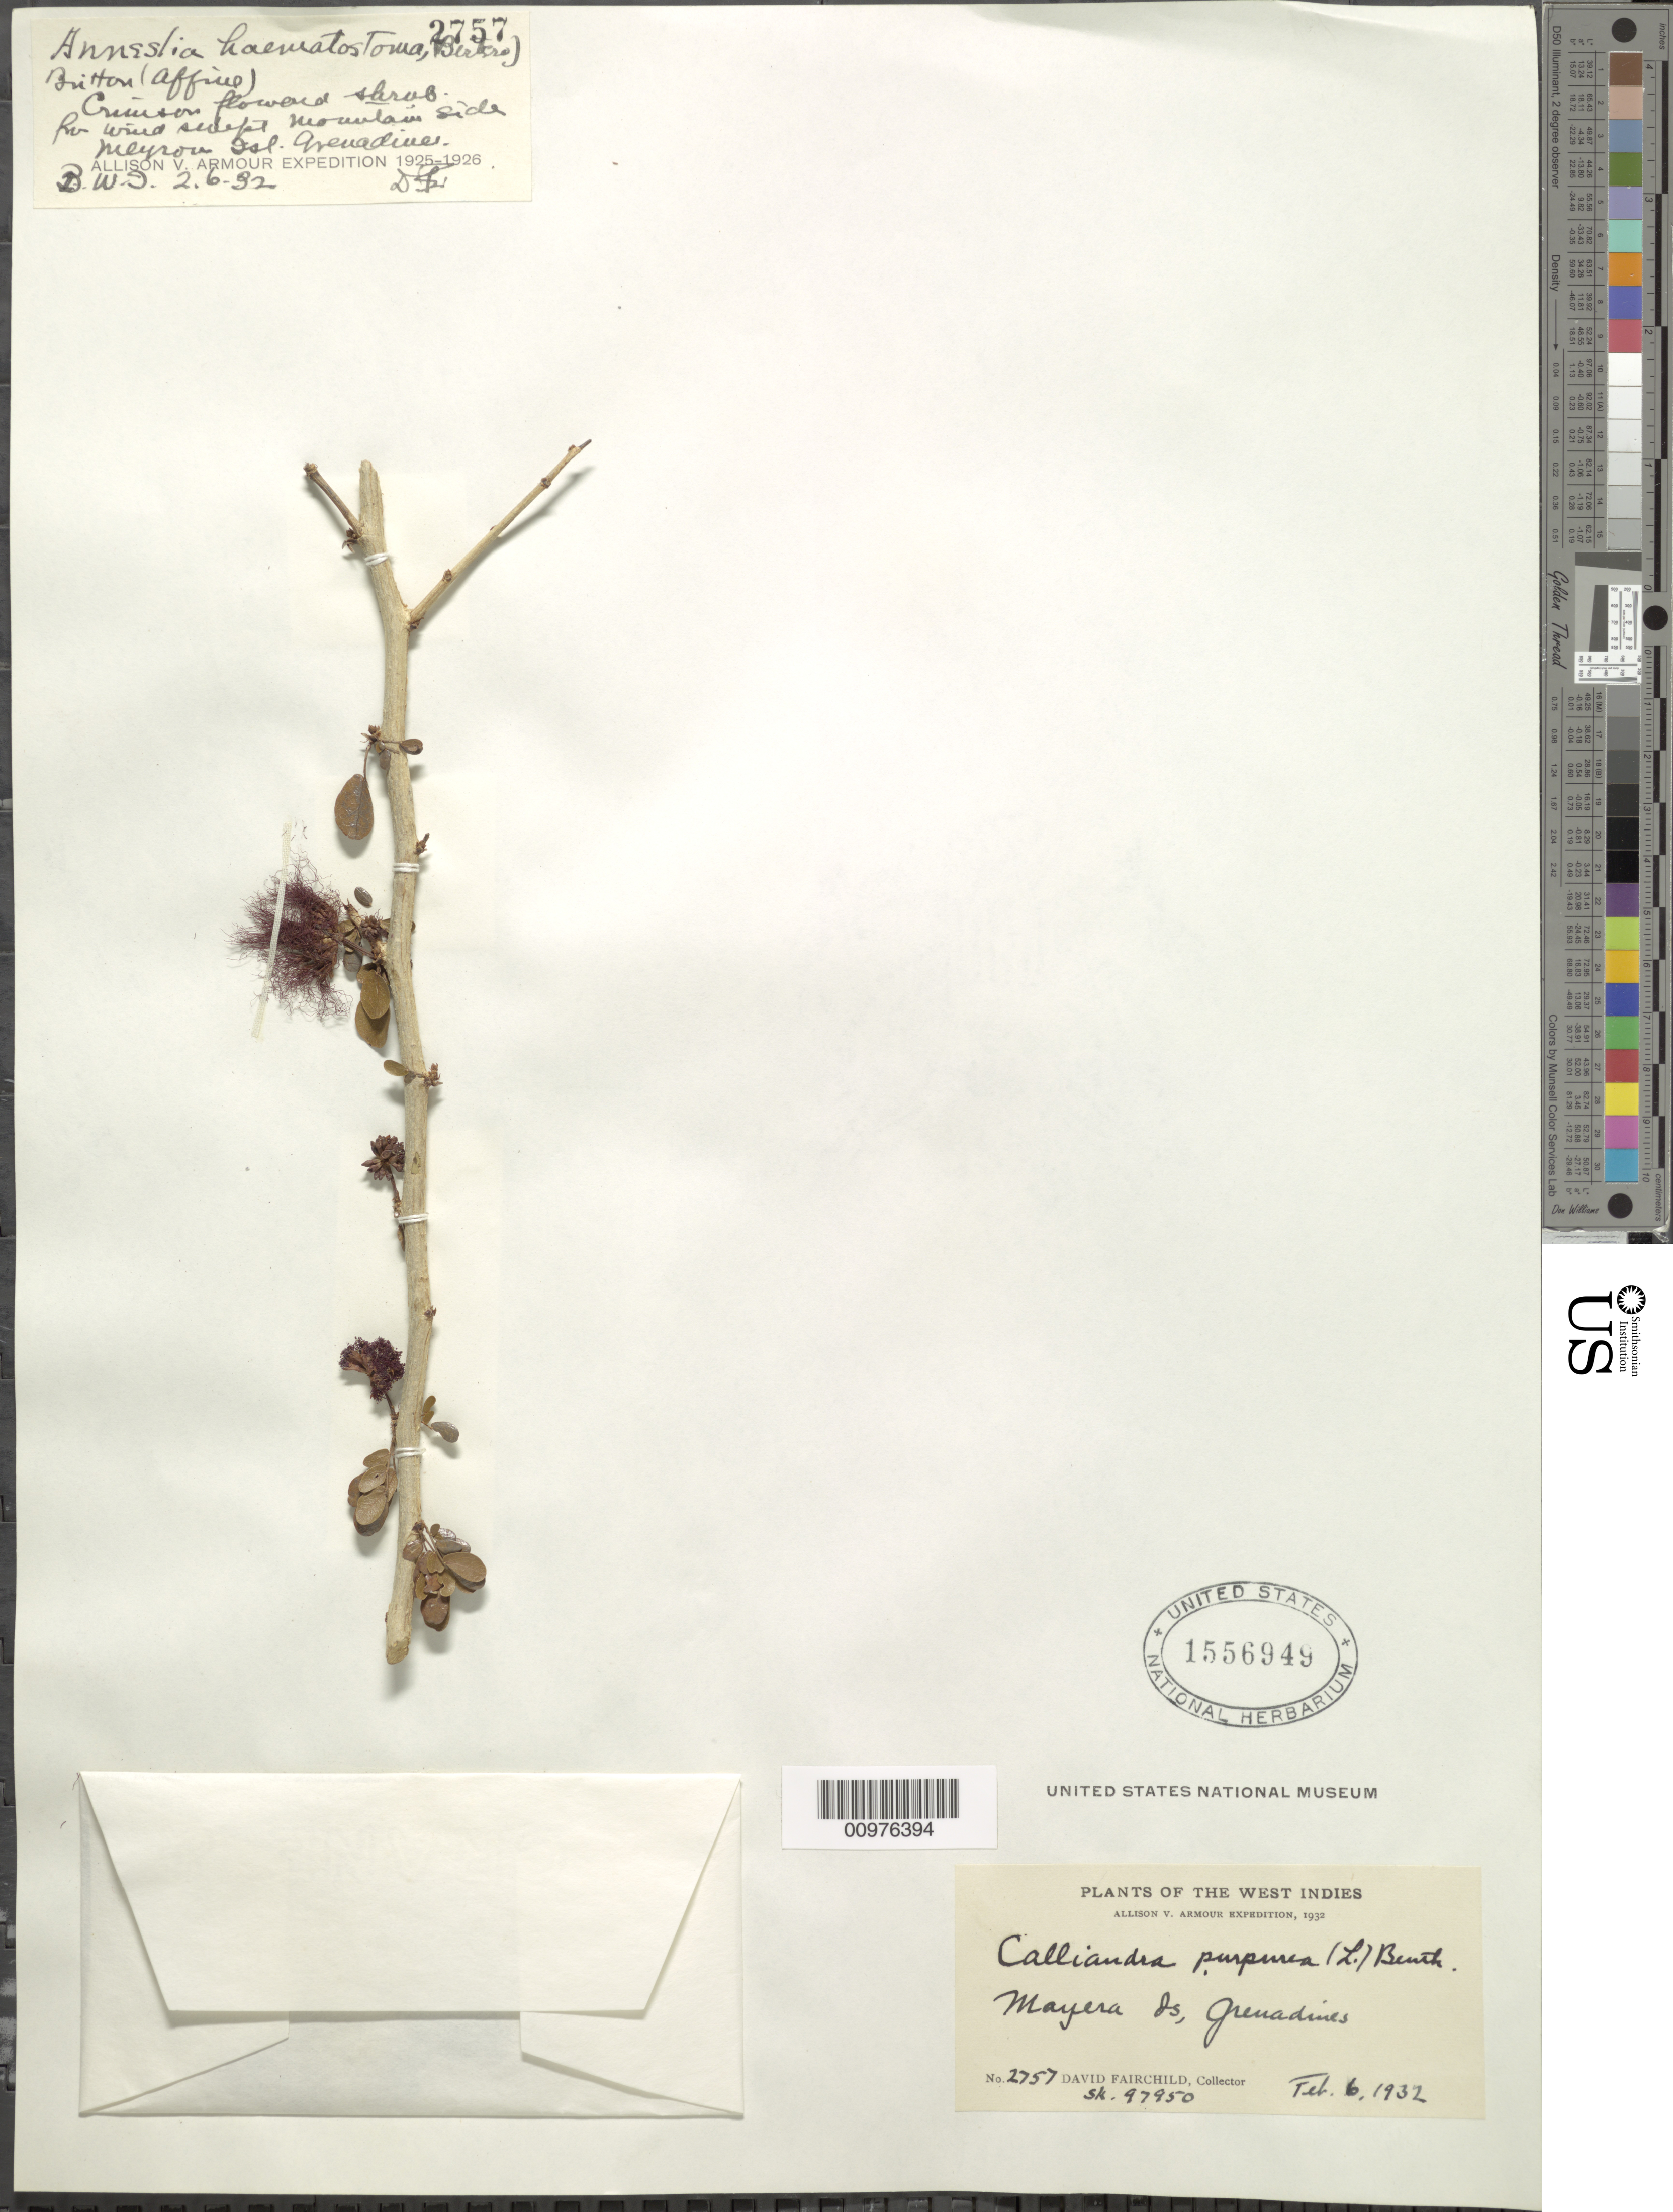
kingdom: Plantae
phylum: Tracheophyta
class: Magnoliopsida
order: Fabales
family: Fabaceae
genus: Calliandra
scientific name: Calliandra purpurea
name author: (L.) Benth.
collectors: D. Fairchild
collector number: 2757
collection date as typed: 06 Feb 1932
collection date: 1932-02-06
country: St. Vincent - Grenadines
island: Mayreau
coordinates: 0 N, 0 E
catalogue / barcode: US 1556949